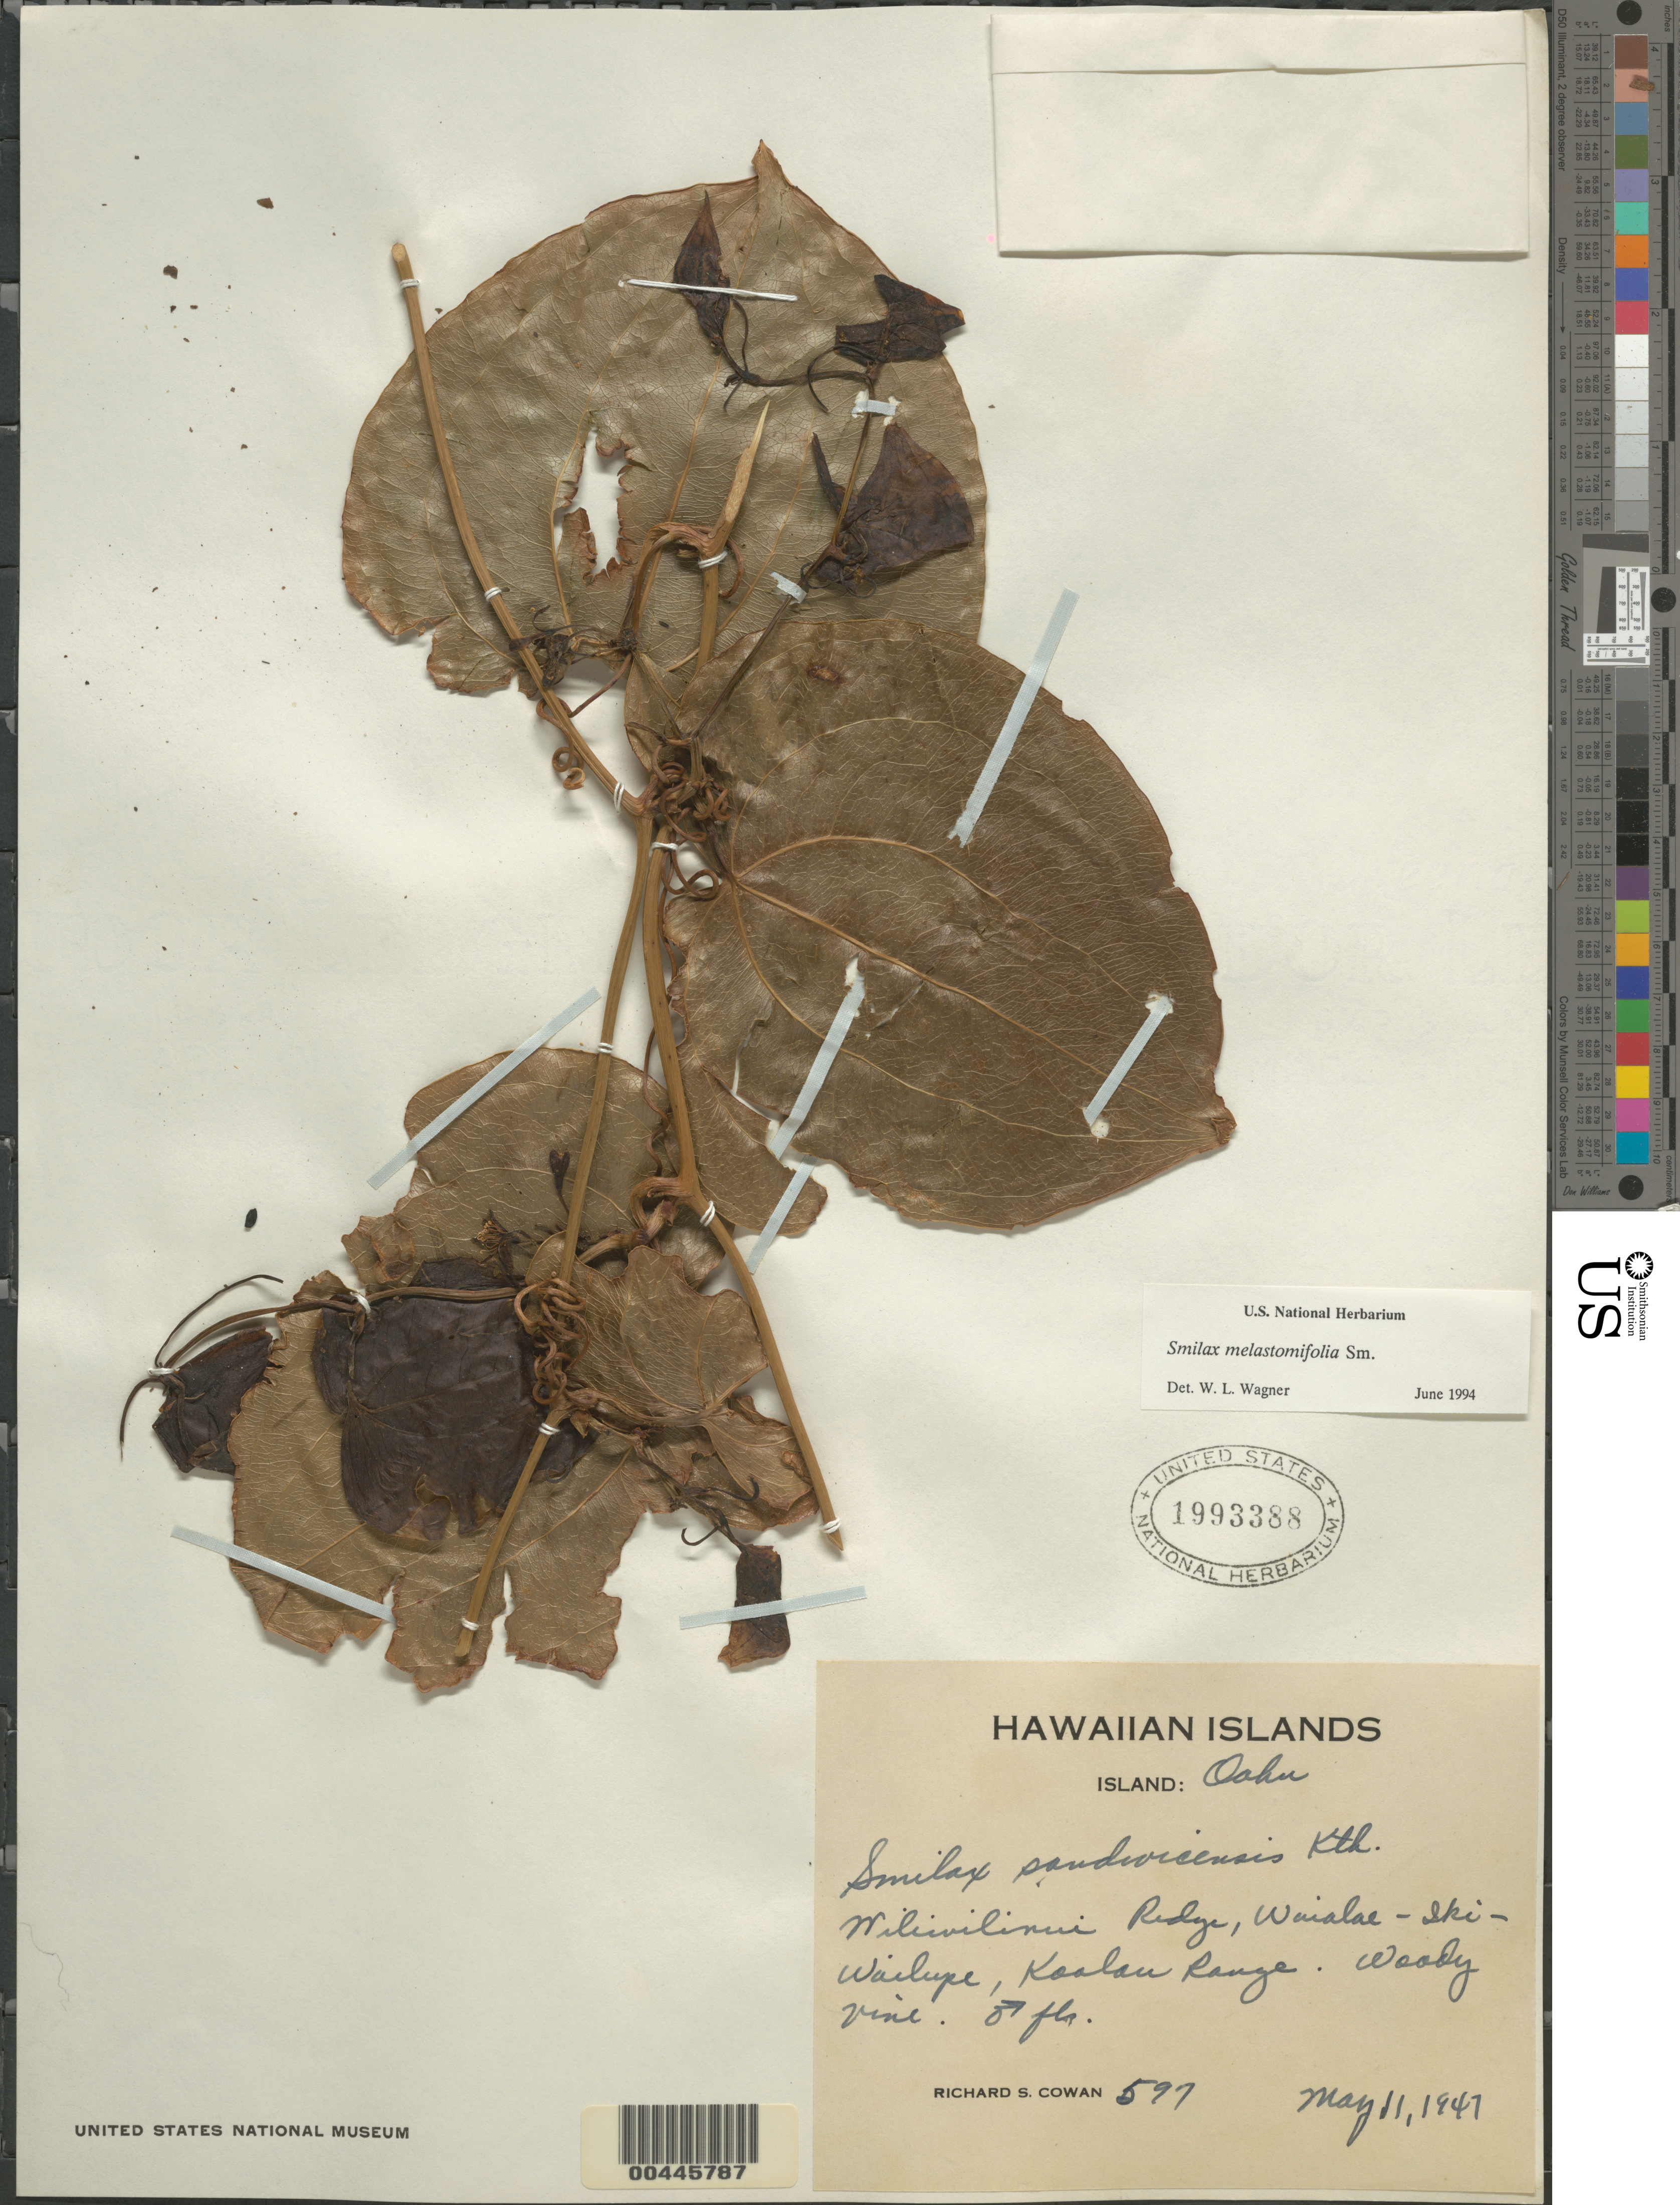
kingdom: Plantae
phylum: Tracheophyta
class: Liliopsida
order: Liliales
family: Smilacaceae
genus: Smilax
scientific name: Smilax melastomifolia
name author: Sm.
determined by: Wagner, W. L., (BOT), Smithsonian Institution - National Museum of Natural History (UNITED STATES)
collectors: R. S. Cowan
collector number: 597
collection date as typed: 11 May 1947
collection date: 1947-05-11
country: United States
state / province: Hawaii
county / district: Honolulu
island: Oahu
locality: Wiliwilinui Ridge, Waialae-Iki-Wailupe, Koolau Range.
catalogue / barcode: US 1993388